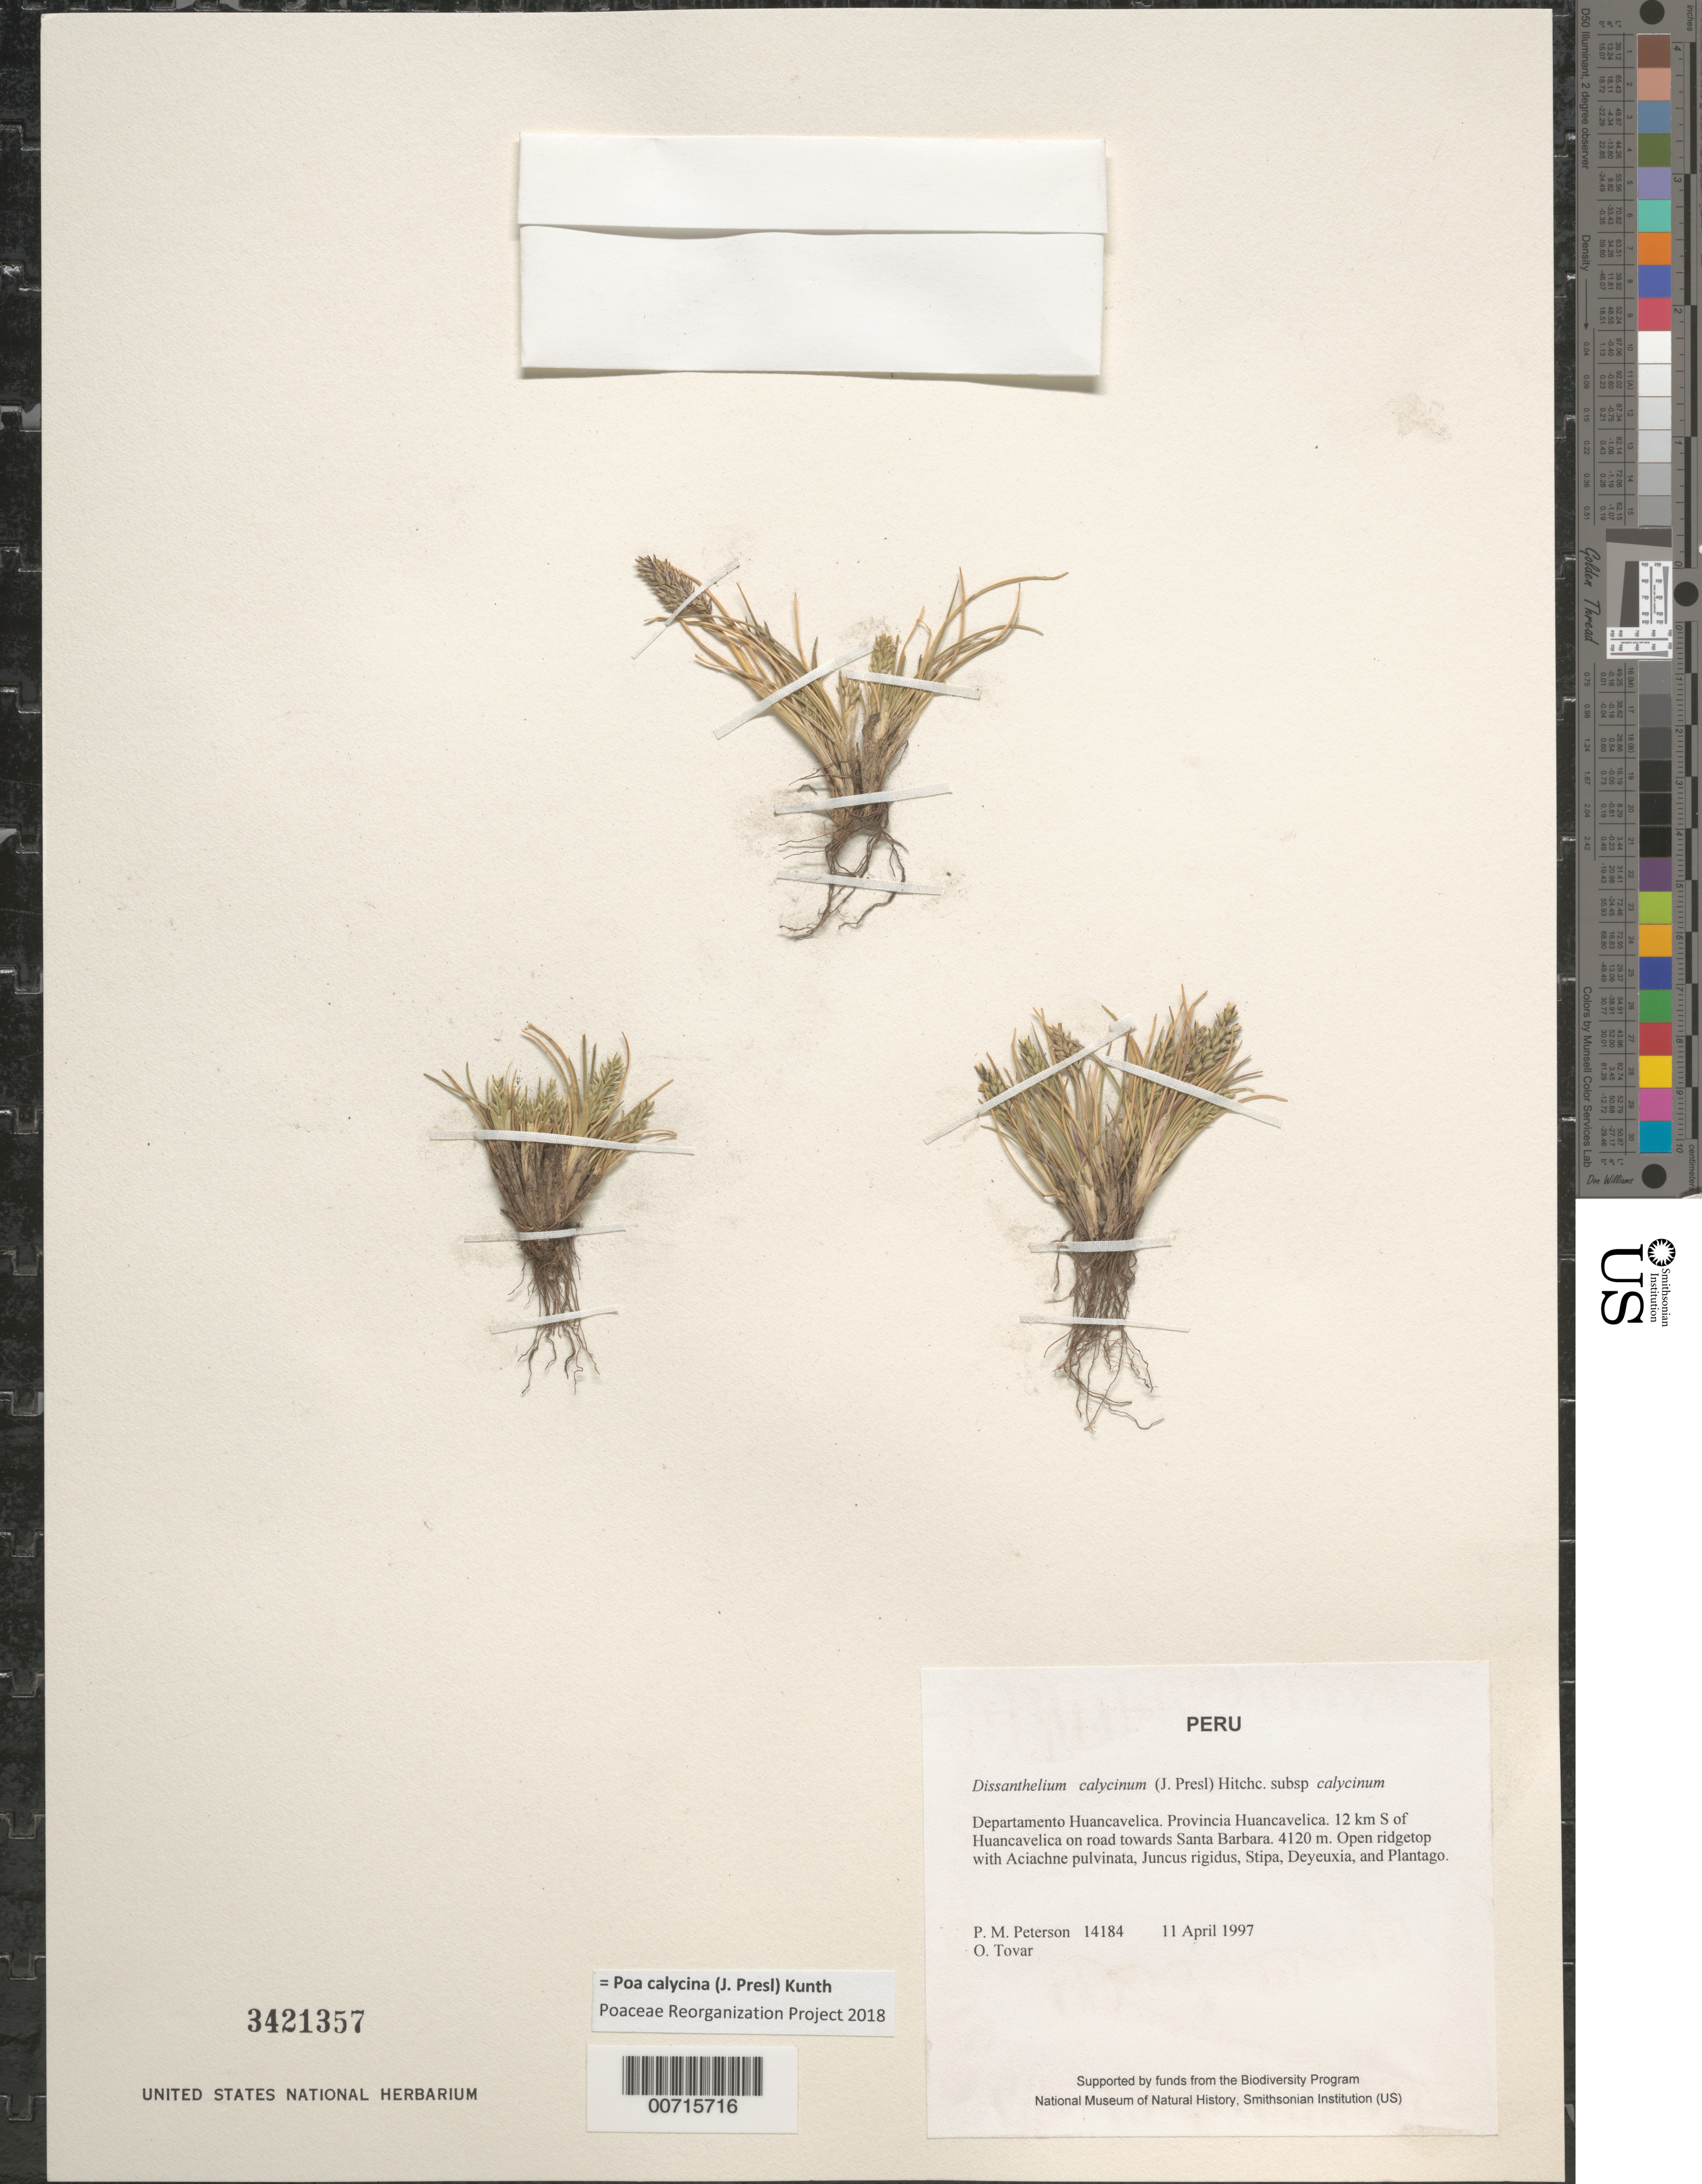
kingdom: Plantae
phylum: Tracheophyta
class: Liliopsida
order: Poales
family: Poaceae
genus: Poa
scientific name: Poa calycina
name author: (J. Presl) Kunth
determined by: Poaceae Reorganization Project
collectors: P. M. Peterson & Ó. Tovar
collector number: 14184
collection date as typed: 11 Apr 1997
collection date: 1997-04-11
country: Peru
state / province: Huancavelica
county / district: Huancavelica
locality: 12 km S of Huancavelica on road towards Santa Barbara.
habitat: Open ridgetop with Aciachne pulvinata, Juncus rigidus, Stipa, Deyeuxia, and Plantago.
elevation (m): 4120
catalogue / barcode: US 3421357